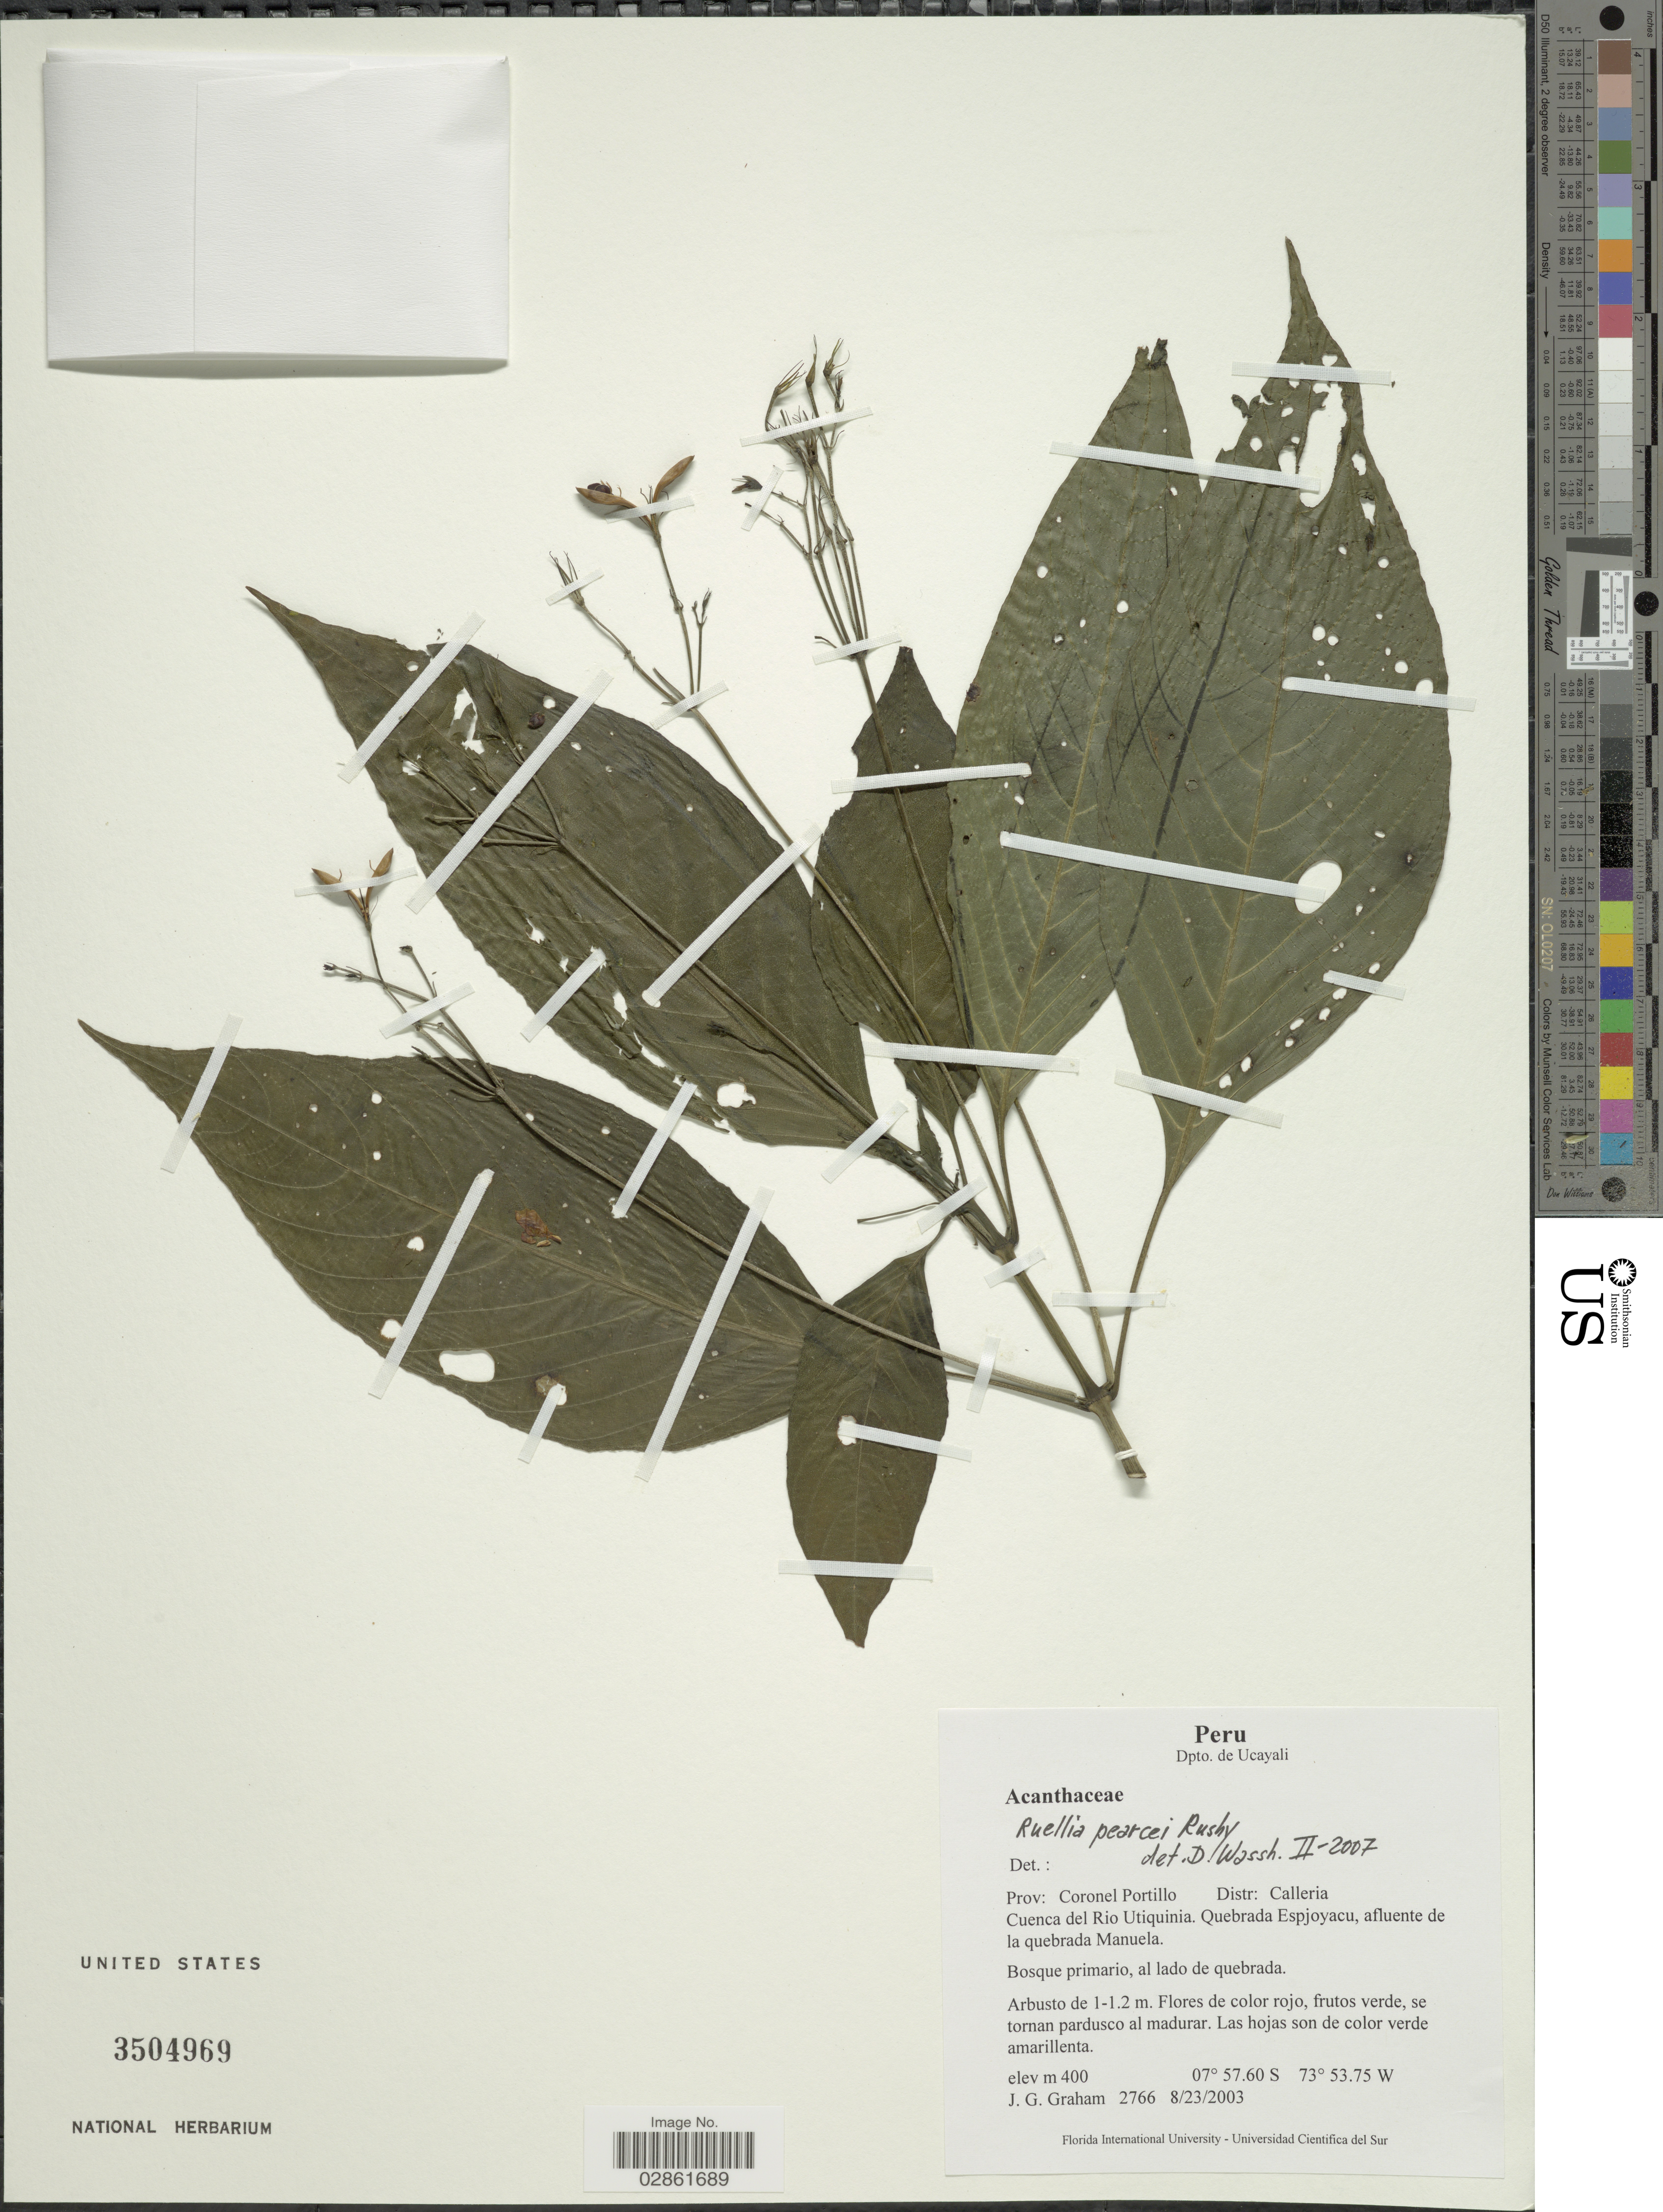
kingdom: Plantae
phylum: Tracheophyta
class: Magnoliopsida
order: Lamiales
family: Acanthaceae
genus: Ruellia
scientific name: Ruellia pearcei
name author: Rusby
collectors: J. Graham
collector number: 2766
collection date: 2003-08-23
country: Peru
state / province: Ucayali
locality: Dpto. de Ucayali. Prov: Coronel Portillo. Distr. Caleria. Cuenca del Rio Utiquinia. Quebrada Espjoyacu, afluente de la quebrada Manuela.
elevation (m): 400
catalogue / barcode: US 3504969